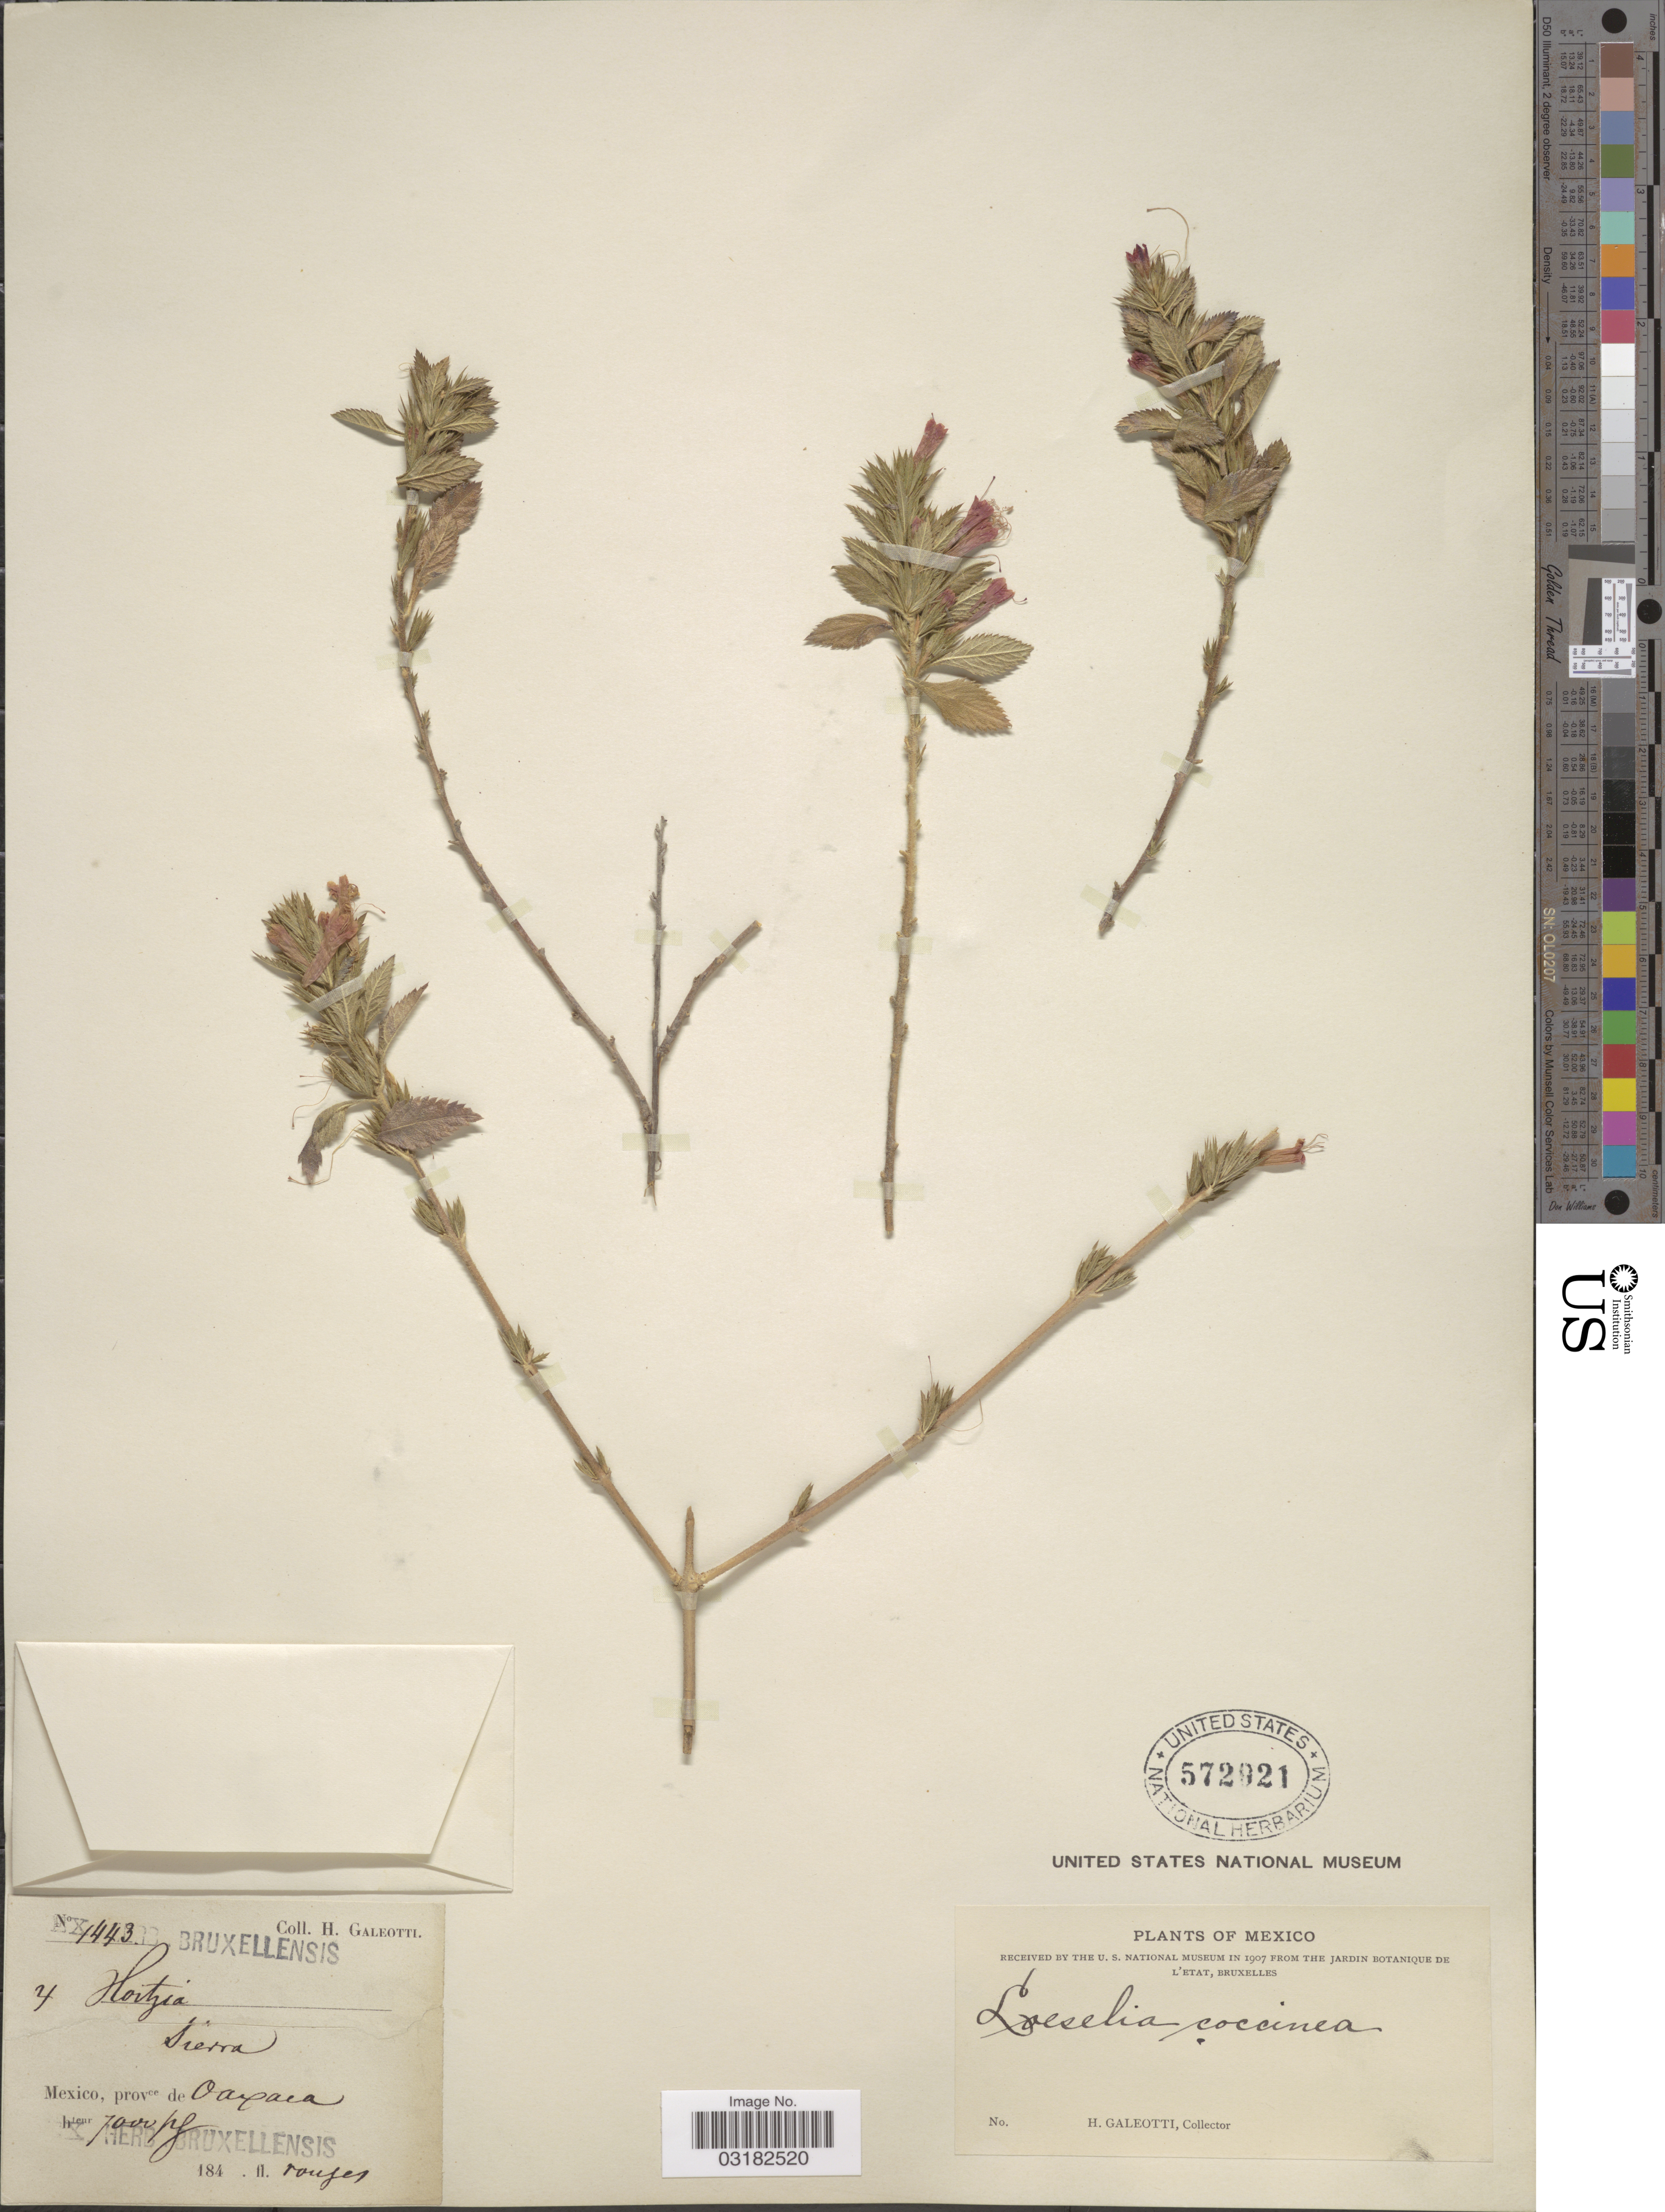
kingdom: Plantae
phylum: Tracheophyta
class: Magnoliopsida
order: Ericales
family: Polemoniaceae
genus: Loeselia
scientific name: Loeselia mexicana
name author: (Lam.) Brand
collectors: H. G. Galeotti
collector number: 1443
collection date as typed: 184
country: Mexico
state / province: Oaxaca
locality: Sierra.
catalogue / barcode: US 572921